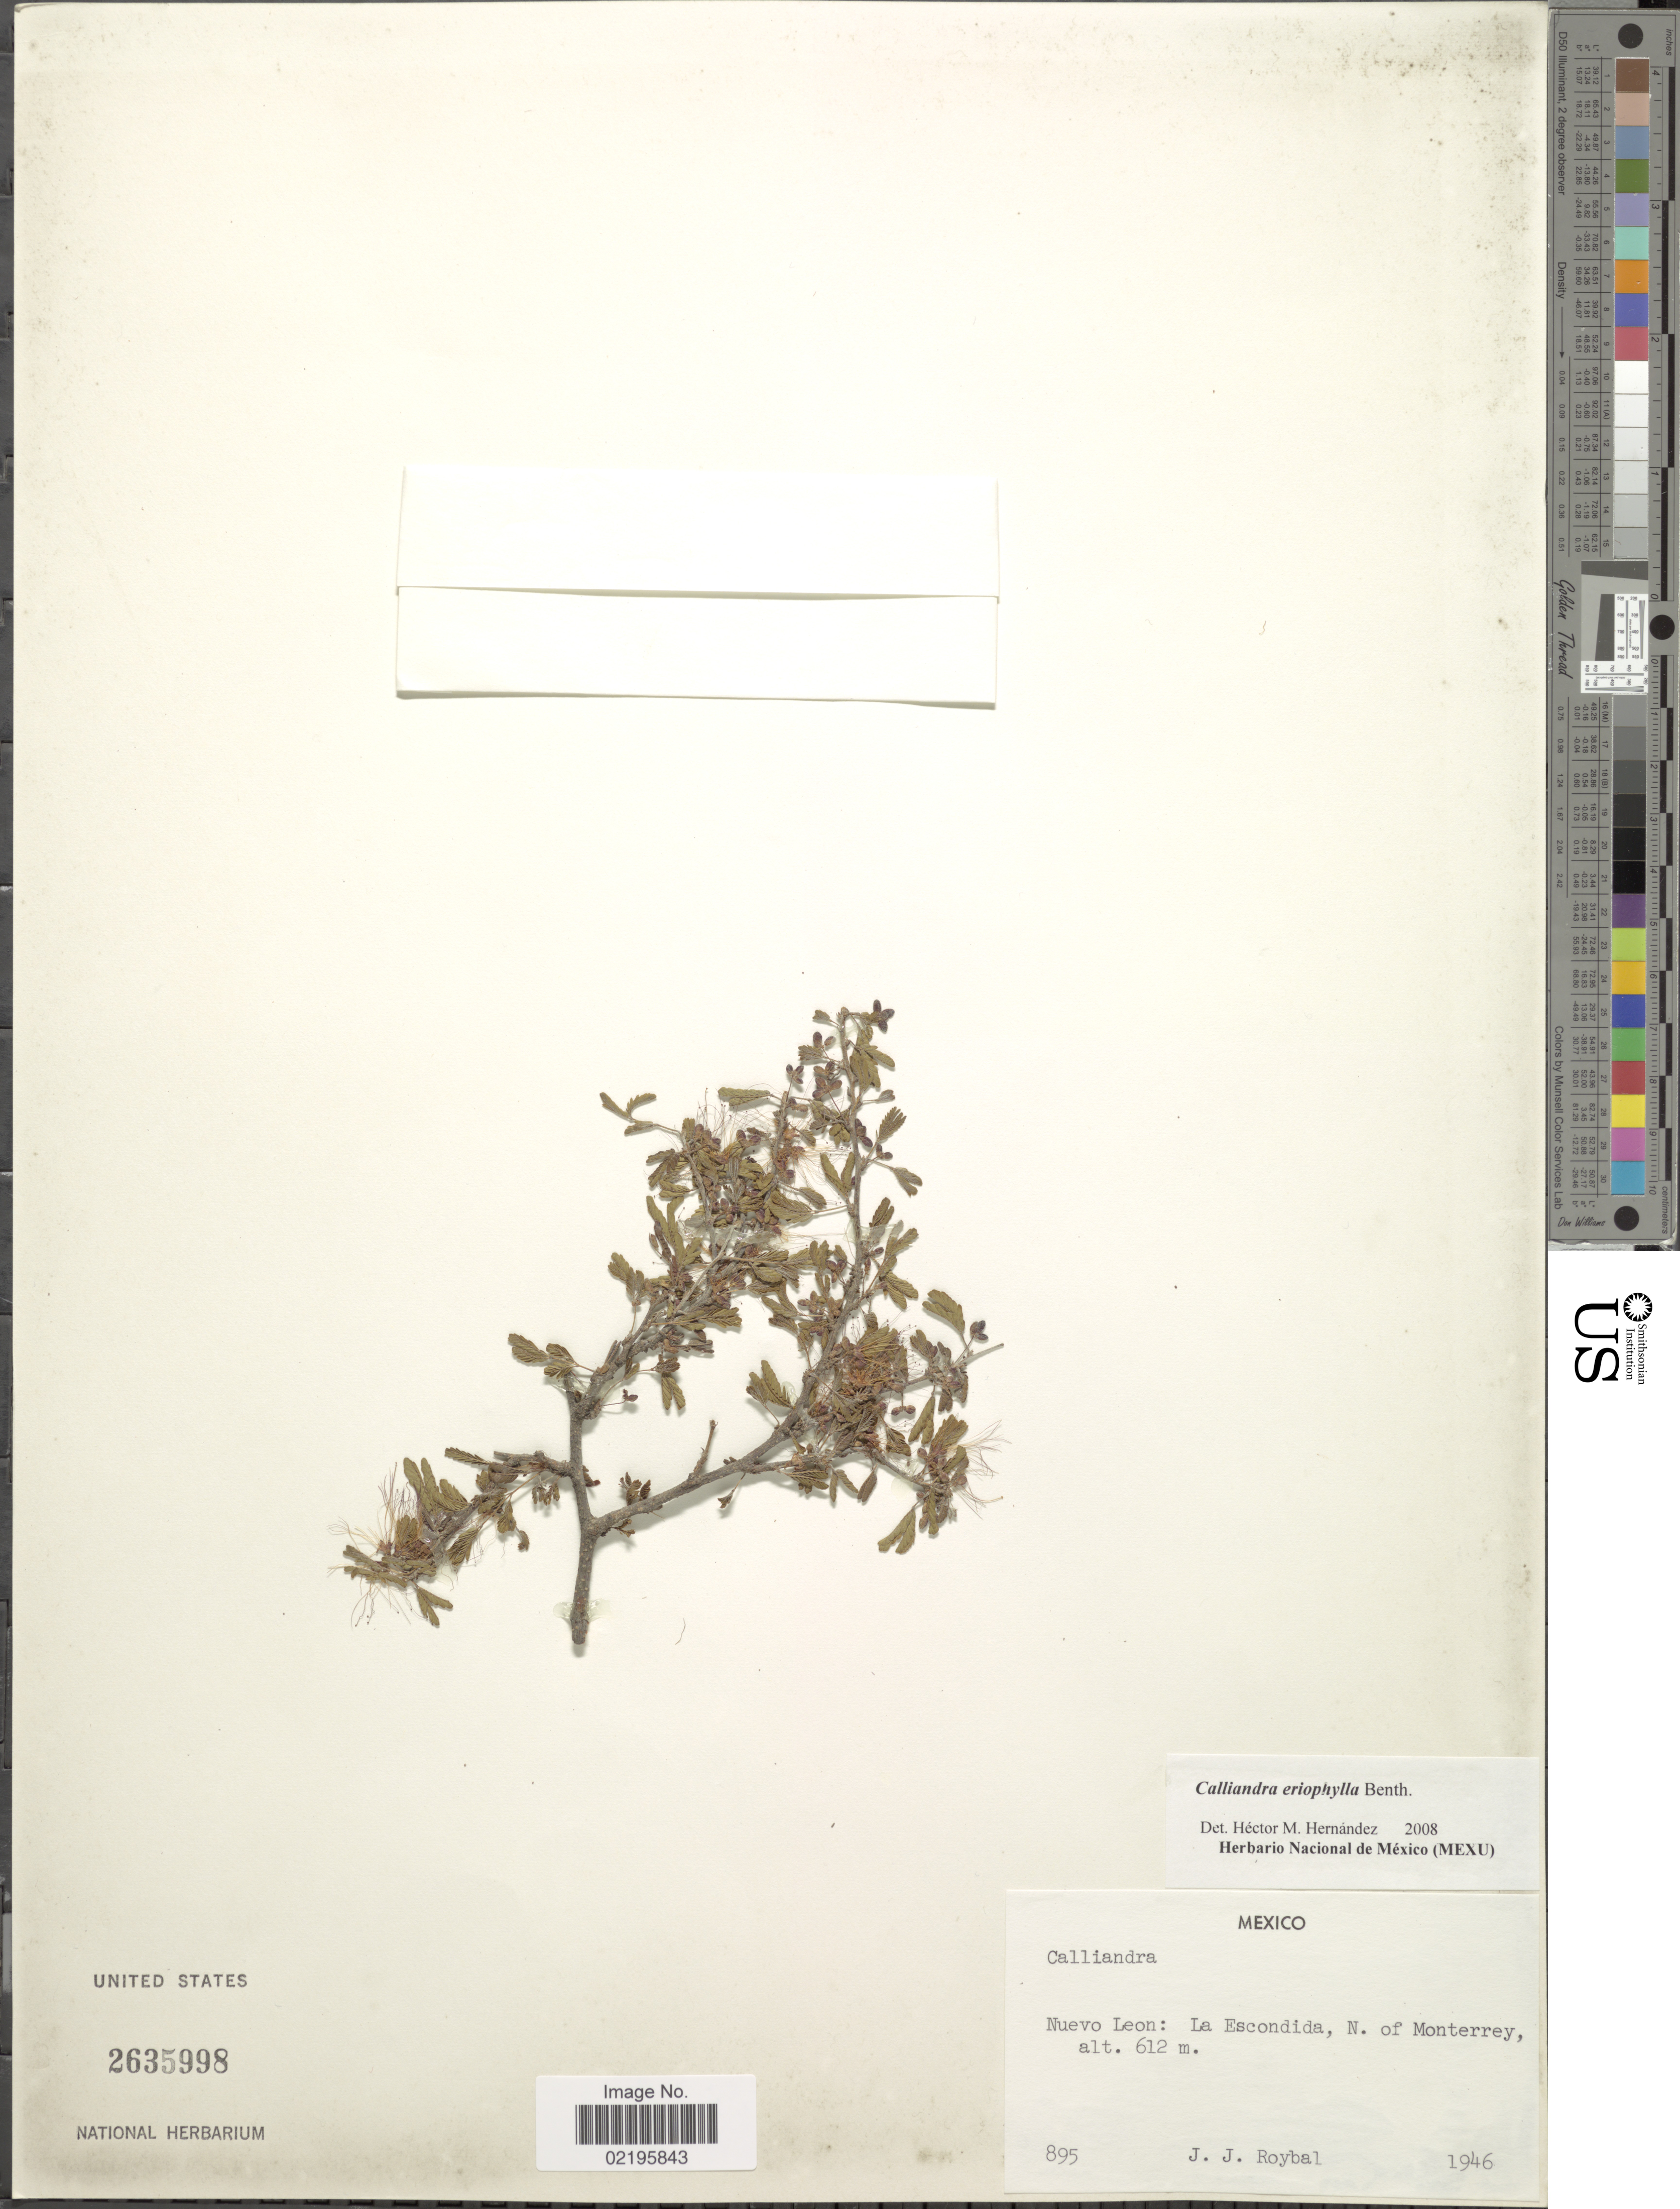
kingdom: Plantae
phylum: Tracheophyta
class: Magnoliopsida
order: Fabales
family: Fabaceae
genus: Calliandra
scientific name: Calliandra eriophylla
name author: Benth.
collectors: J. J. Roybal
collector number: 895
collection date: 1946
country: Mexico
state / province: Nuevo León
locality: La Escondida, N, of Monterrey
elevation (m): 612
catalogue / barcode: US 2635998